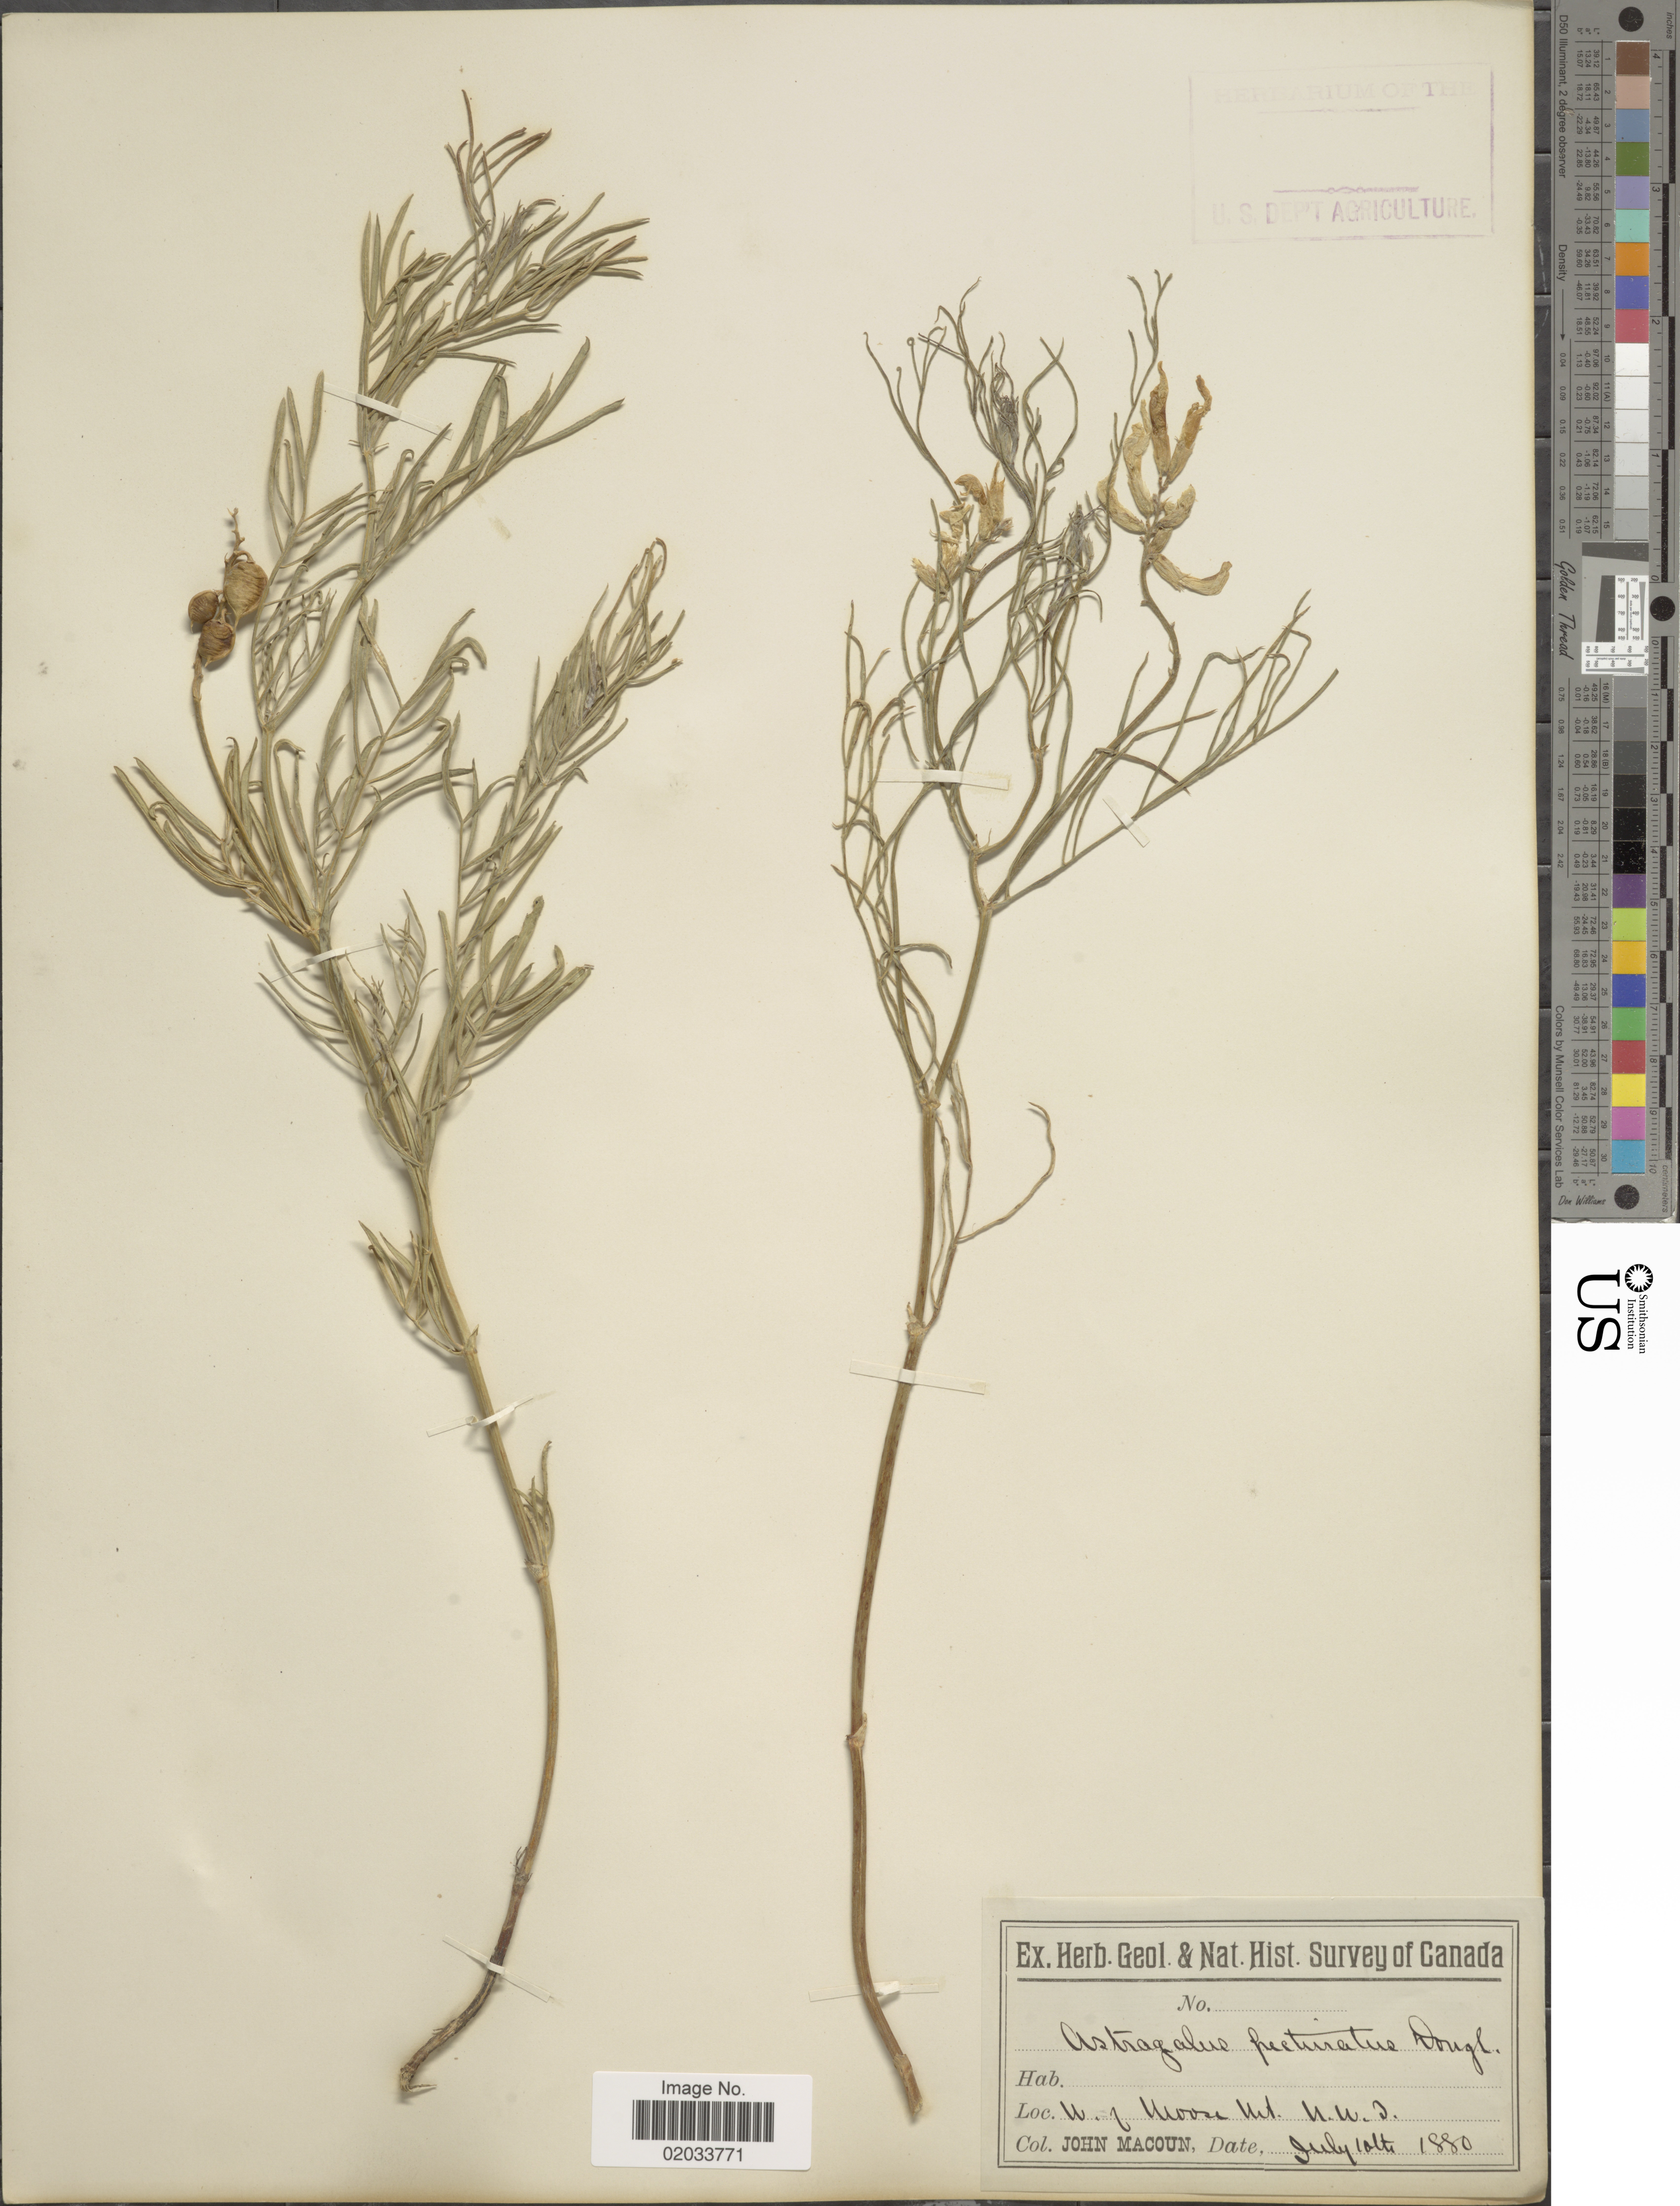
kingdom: Plantae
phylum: Tracheophyta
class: Magnoliopsida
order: Fabales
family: Fabaceae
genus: Astragalus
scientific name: Astragalus pectinatus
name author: (Hook.) G. Don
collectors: J. Macoun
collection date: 1880-07-10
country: Canada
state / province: Northwest Territories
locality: U.J. Moose Mt